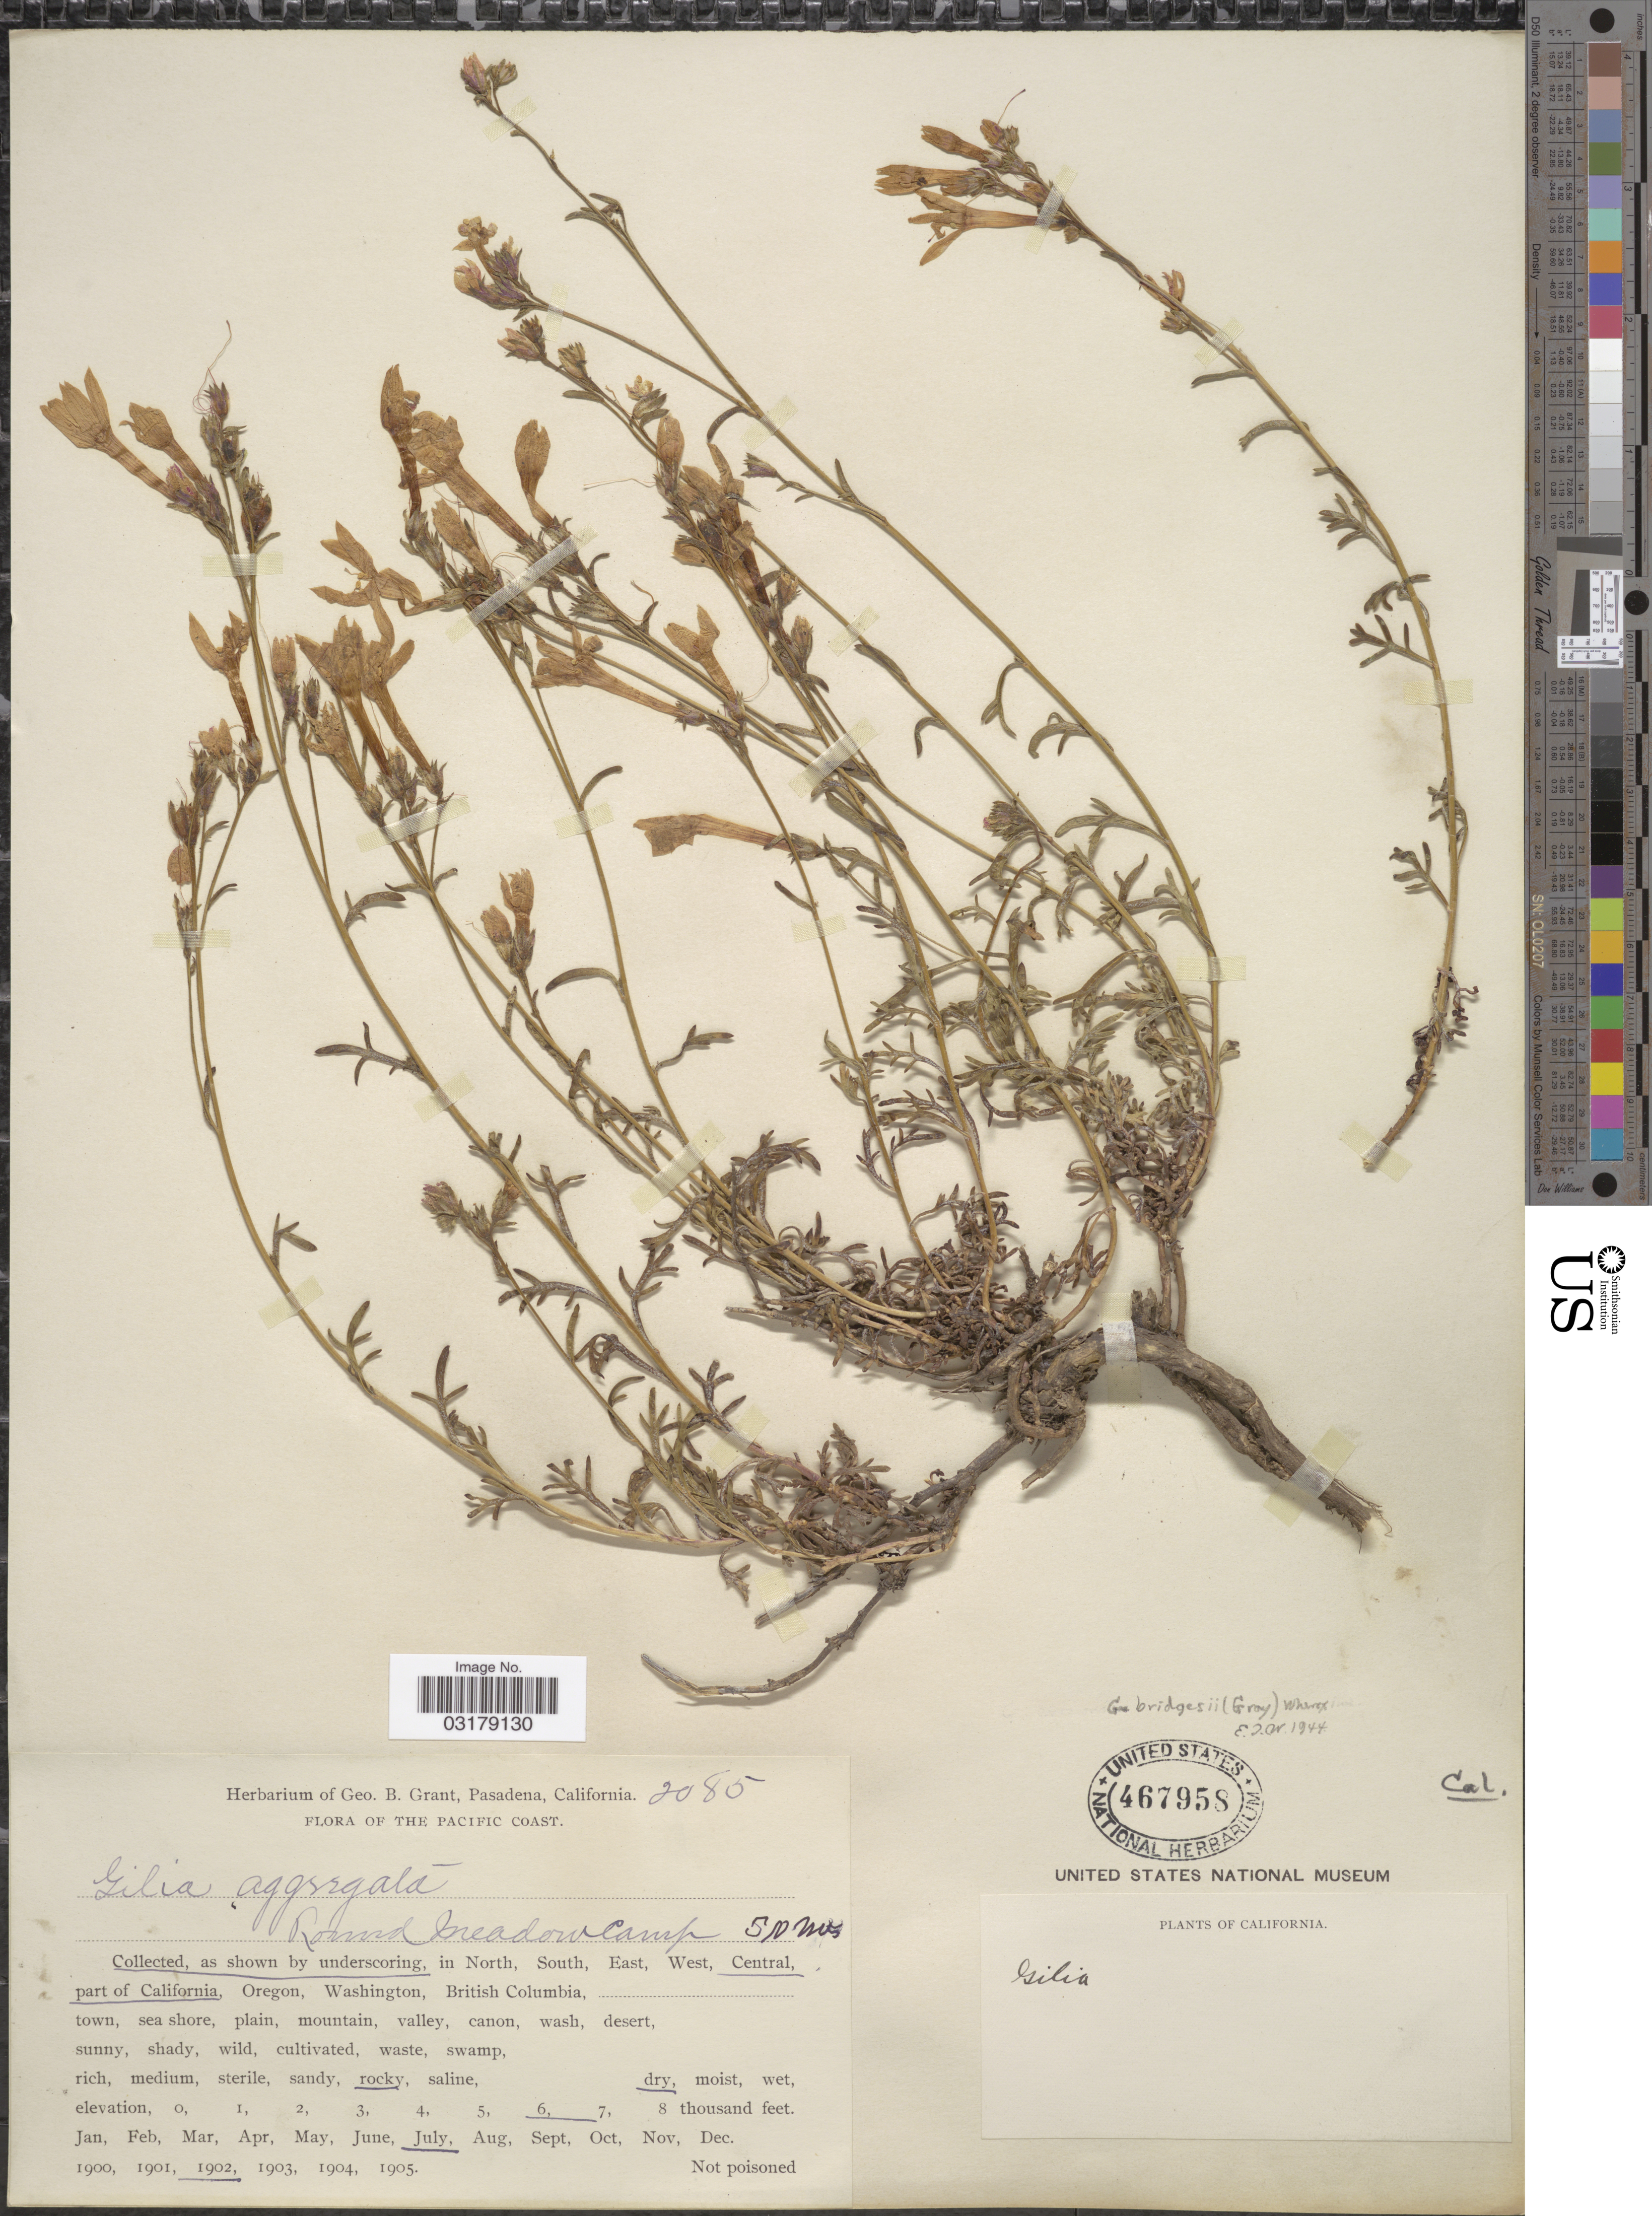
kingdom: Plantae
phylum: Tracheophyta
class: Magnoliopsida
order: Ericales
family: Polemoniaceae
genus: Ipomopsis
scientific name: Ipomopsis aggregata subsp. bridgesii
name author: (A. Gray) V.E. Grant & A.D. Grant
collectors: ex herb. Geo. B. Grant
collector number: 2085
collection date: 1902-07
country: United States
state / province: California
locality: The Pacific Coast. Central part of California. Round Meadow Camp.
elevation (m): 1829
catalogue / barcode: US 467958